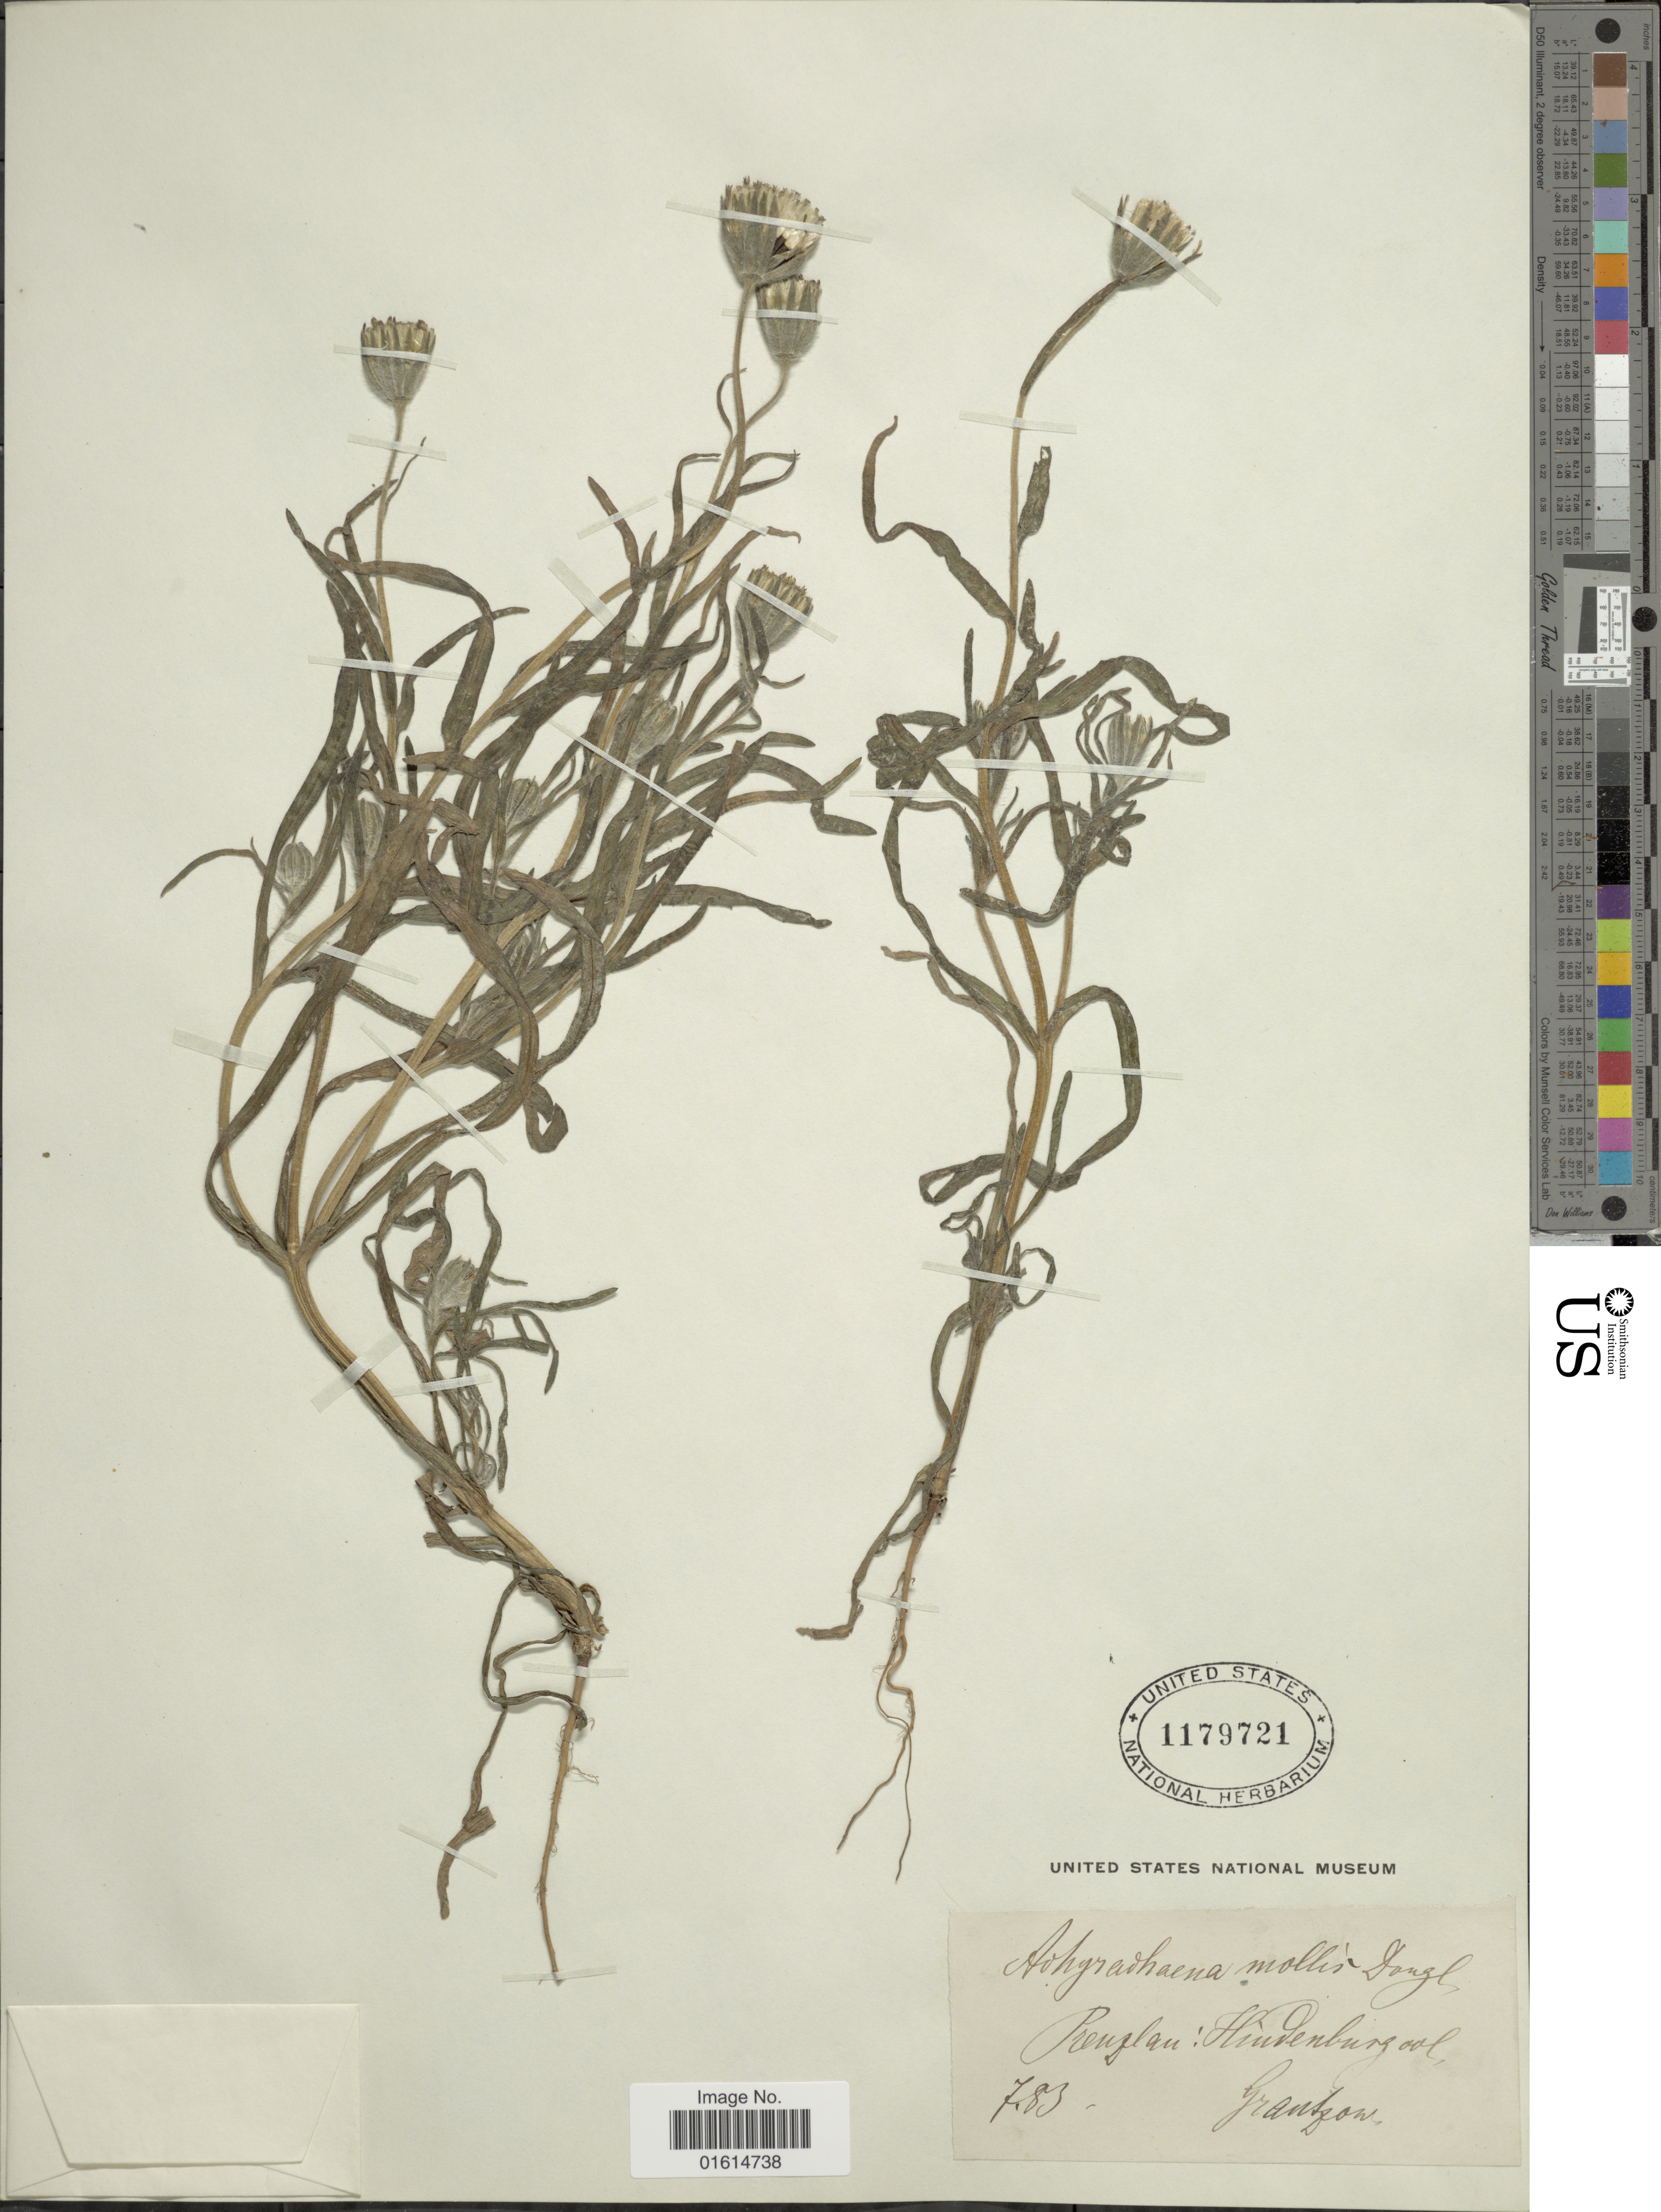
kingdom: Plantae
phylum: Tracheophyta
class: Magnoliopsida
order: Asterales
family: Asteraceae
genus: Achyrachaena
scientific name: Achyrachaena mollis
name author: Schauer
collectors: Grantzow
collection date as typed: Transcribed d/m/y: /7/83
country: Germany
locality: Prenzlau, Hindenburg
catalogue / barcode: US 1179721